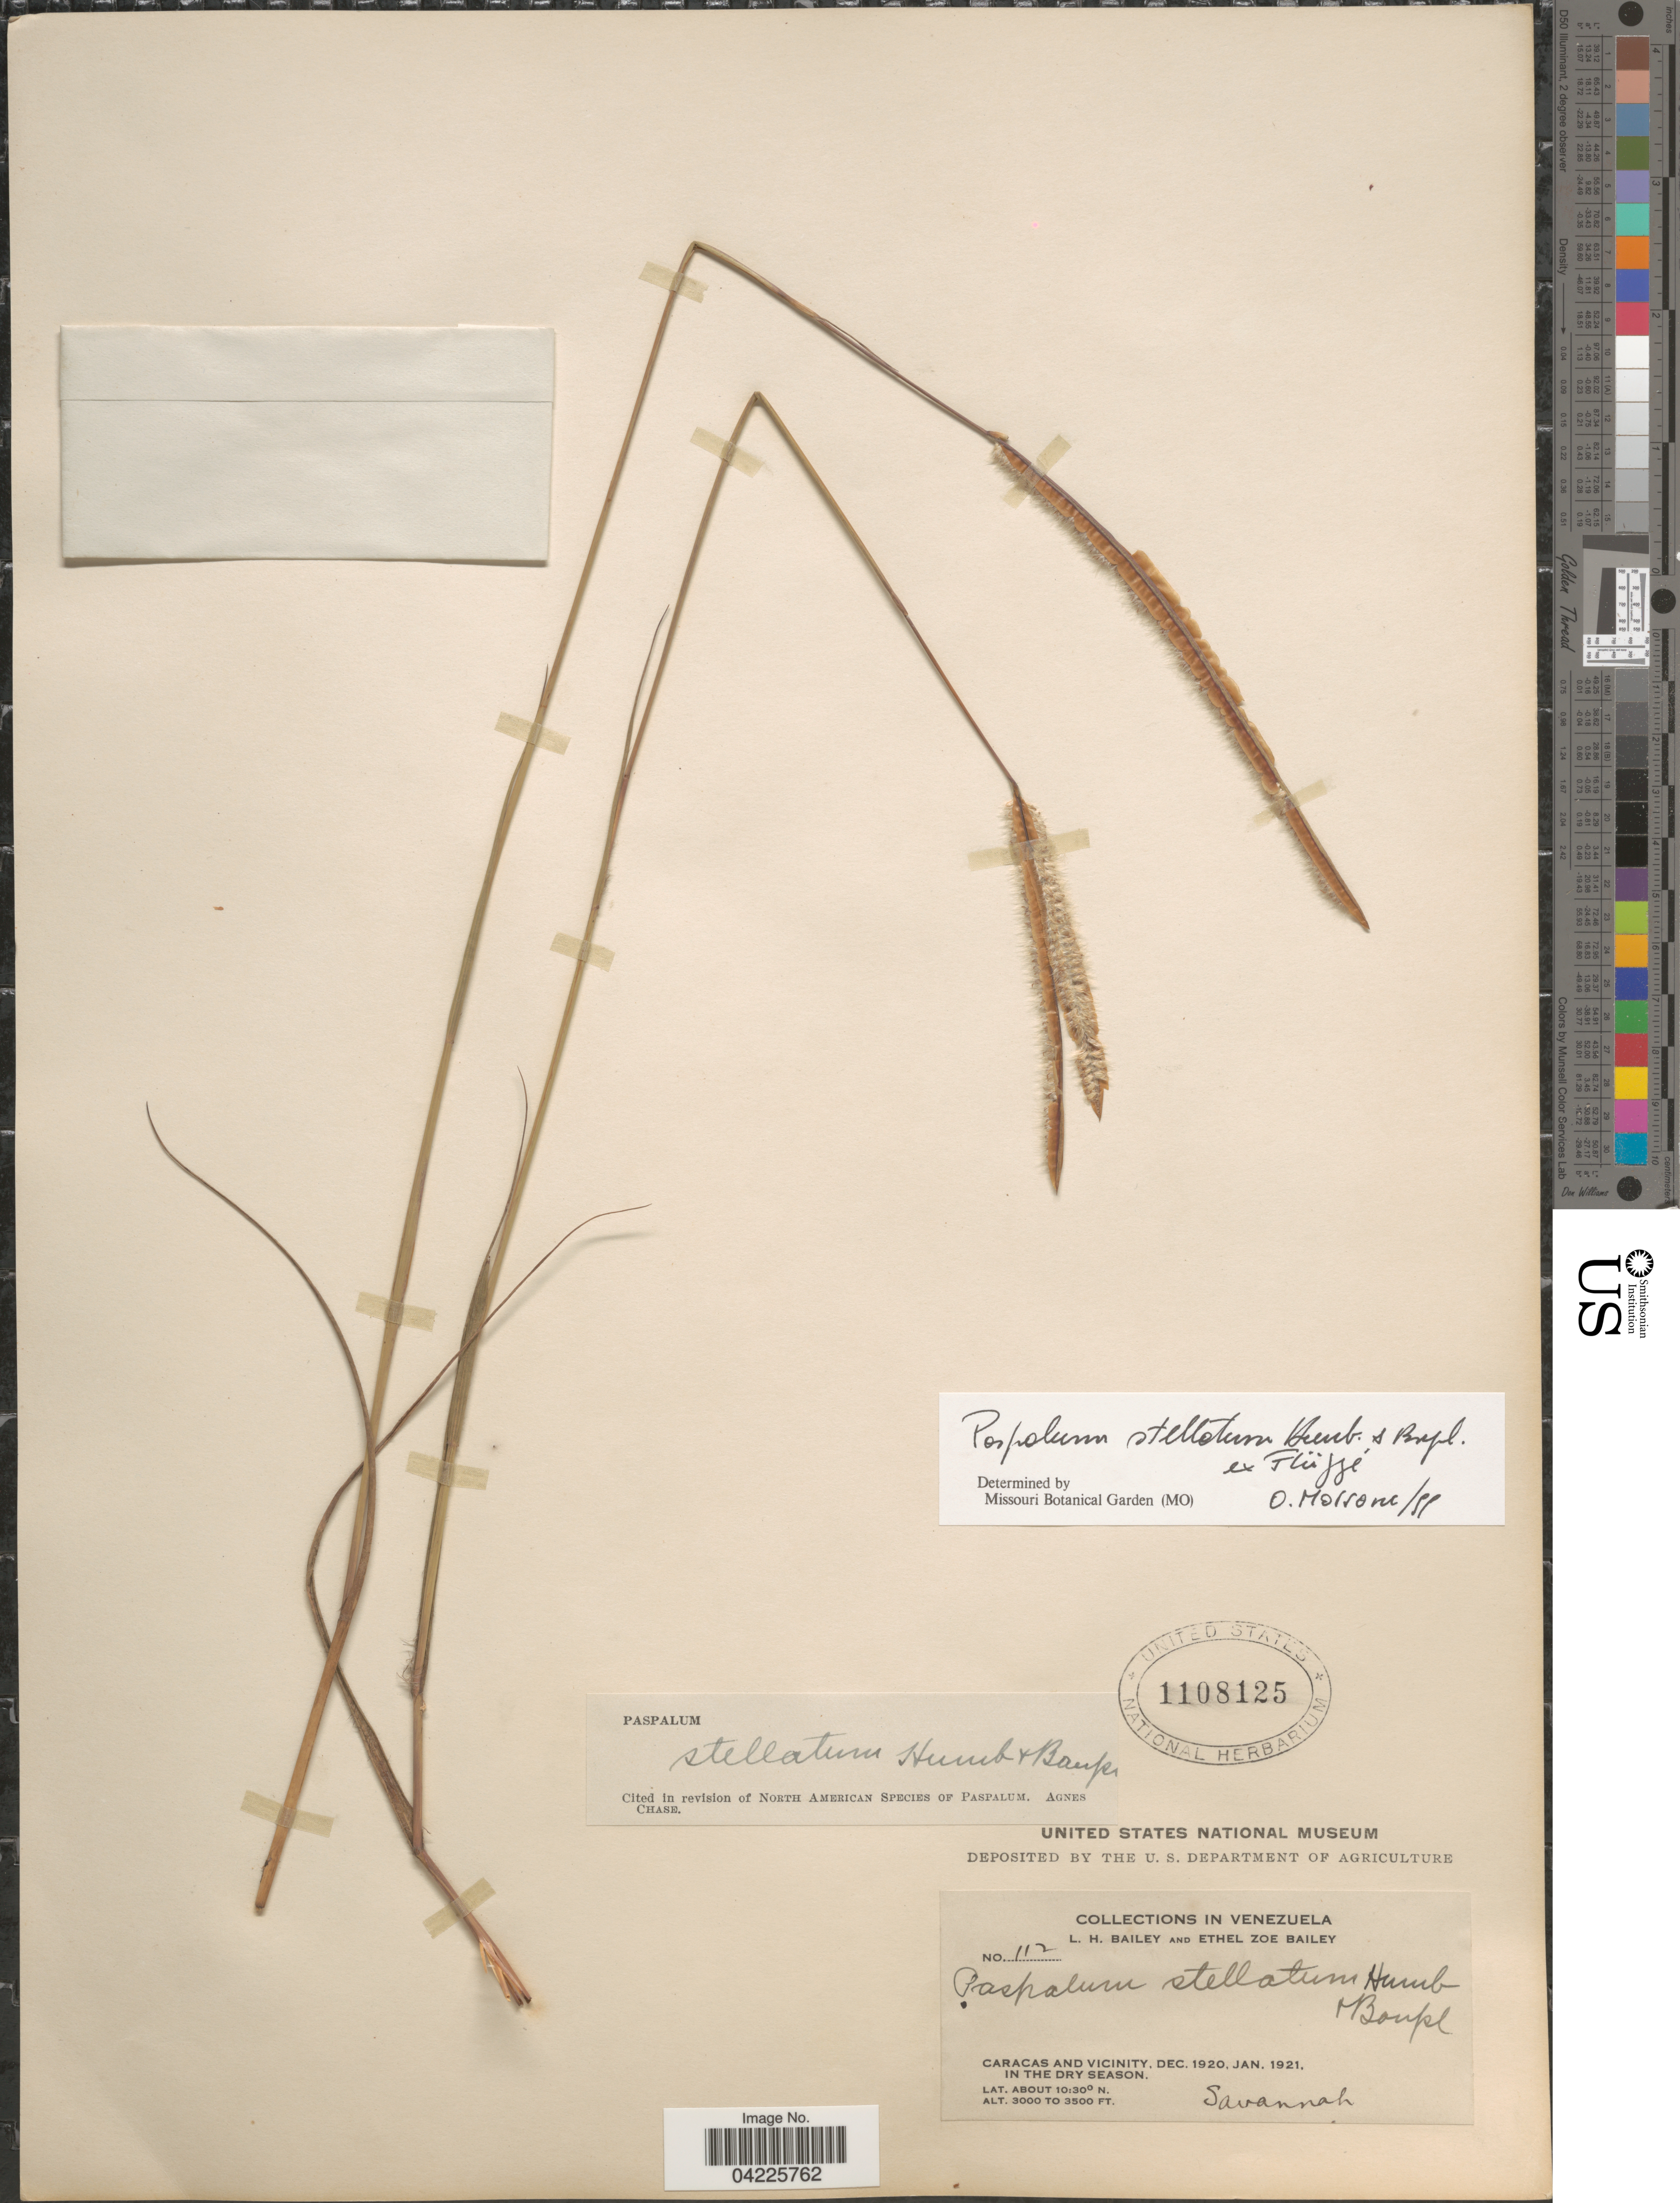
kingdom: Plantae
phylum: Tracheophyta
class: Liliopsida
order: Poales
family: Poaceae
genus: Paspalum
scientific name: Paspalum stellatum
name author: Humb. & Bonpl. ex Flüggé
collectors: L. H. Bailey & E. Z. Bailey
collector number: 112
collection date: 1920-12/1921-01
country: Venezuela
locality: Caracas and vicinity.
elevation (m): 914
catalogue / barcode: US 1108125